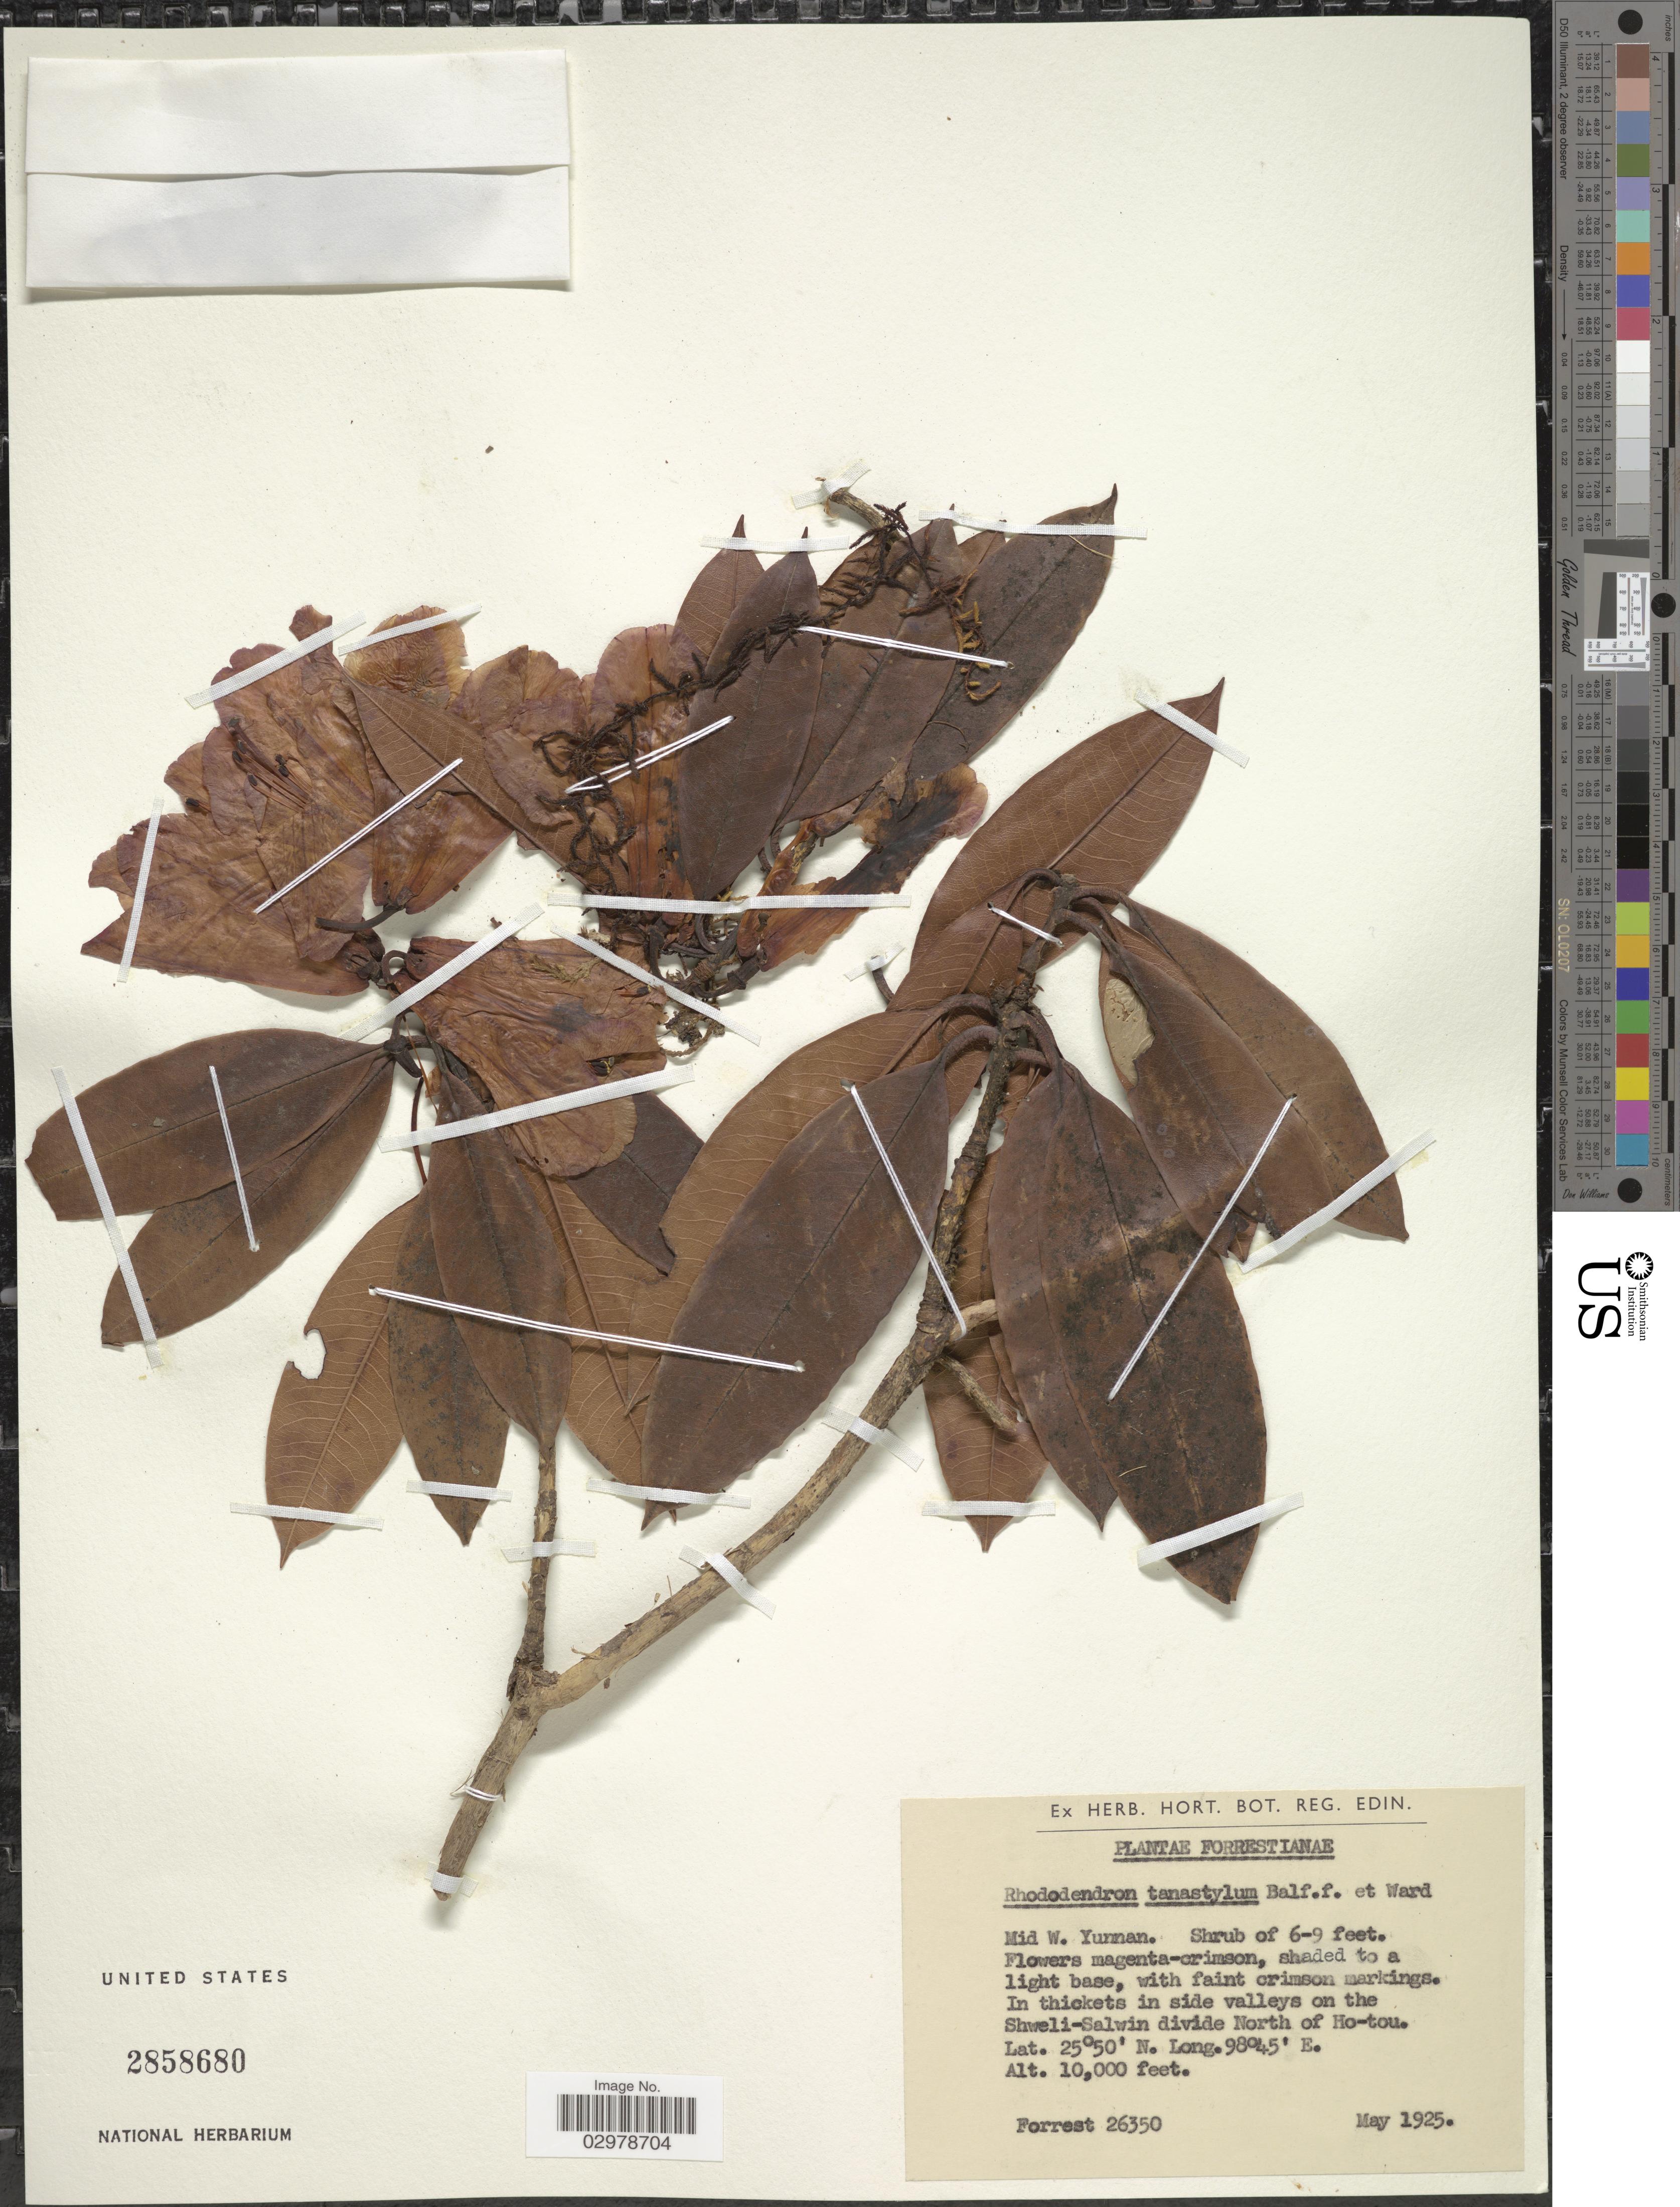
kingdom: Plantae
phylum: Tracheophyta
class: Magnoliopsida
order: Ericales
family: Ericaceae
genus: Rhododendron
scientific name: Rhododendron tanastylum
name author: Balf. f. & Kingdon-Ward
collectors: -. Forrest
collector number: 26350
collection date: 1925-05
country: China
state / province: Yunnan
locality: Mid W. Yunnan. On the Shweli-Salwin divide North of Ho-tou.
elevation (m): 3048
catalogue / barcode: US 2858680